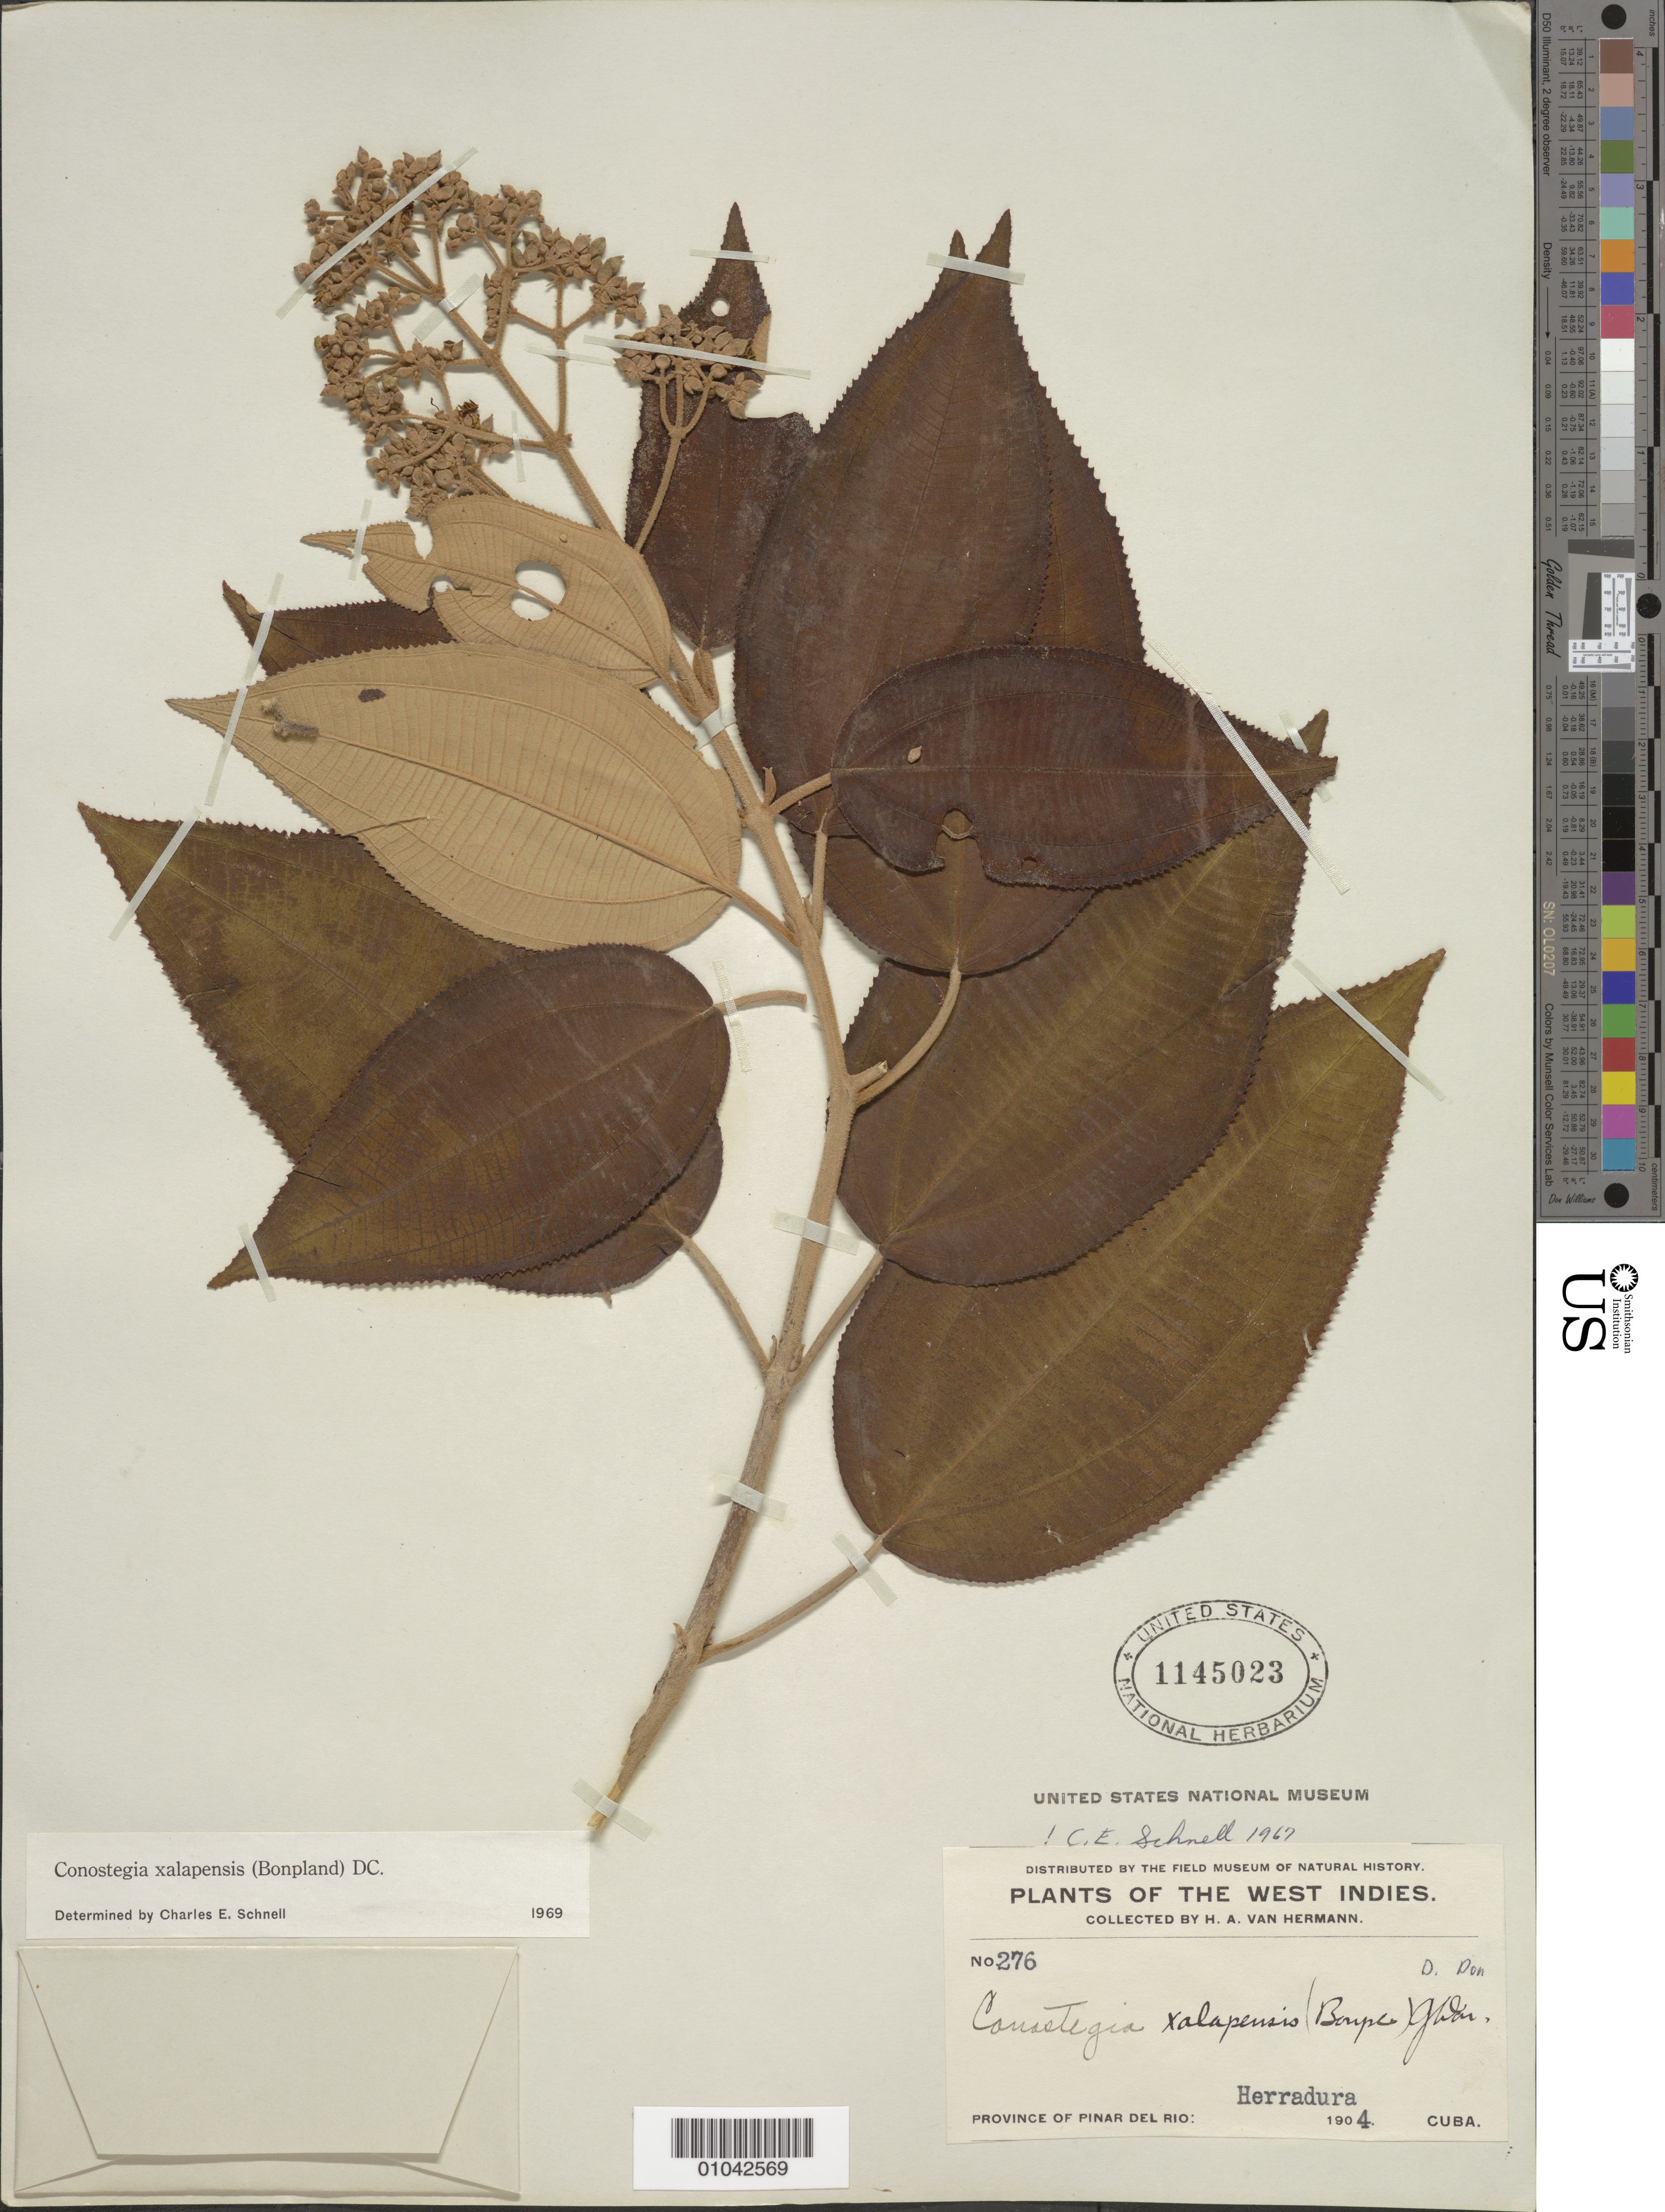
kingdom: Plantae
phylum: Tracheophyta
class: Magnoliopsida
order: Myrtales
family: Melastomataceae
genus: Conostegia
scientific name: Conostegia xylapensis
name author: (Bonpl.) D. Don ex DC.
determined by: Schnell, C. E.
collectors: H. A. Van Hermann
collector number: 276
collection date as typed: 1904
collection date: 1904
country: Cuba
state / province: Pinar del Rio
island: Cuba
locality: Herradura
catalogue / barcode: US 1145023